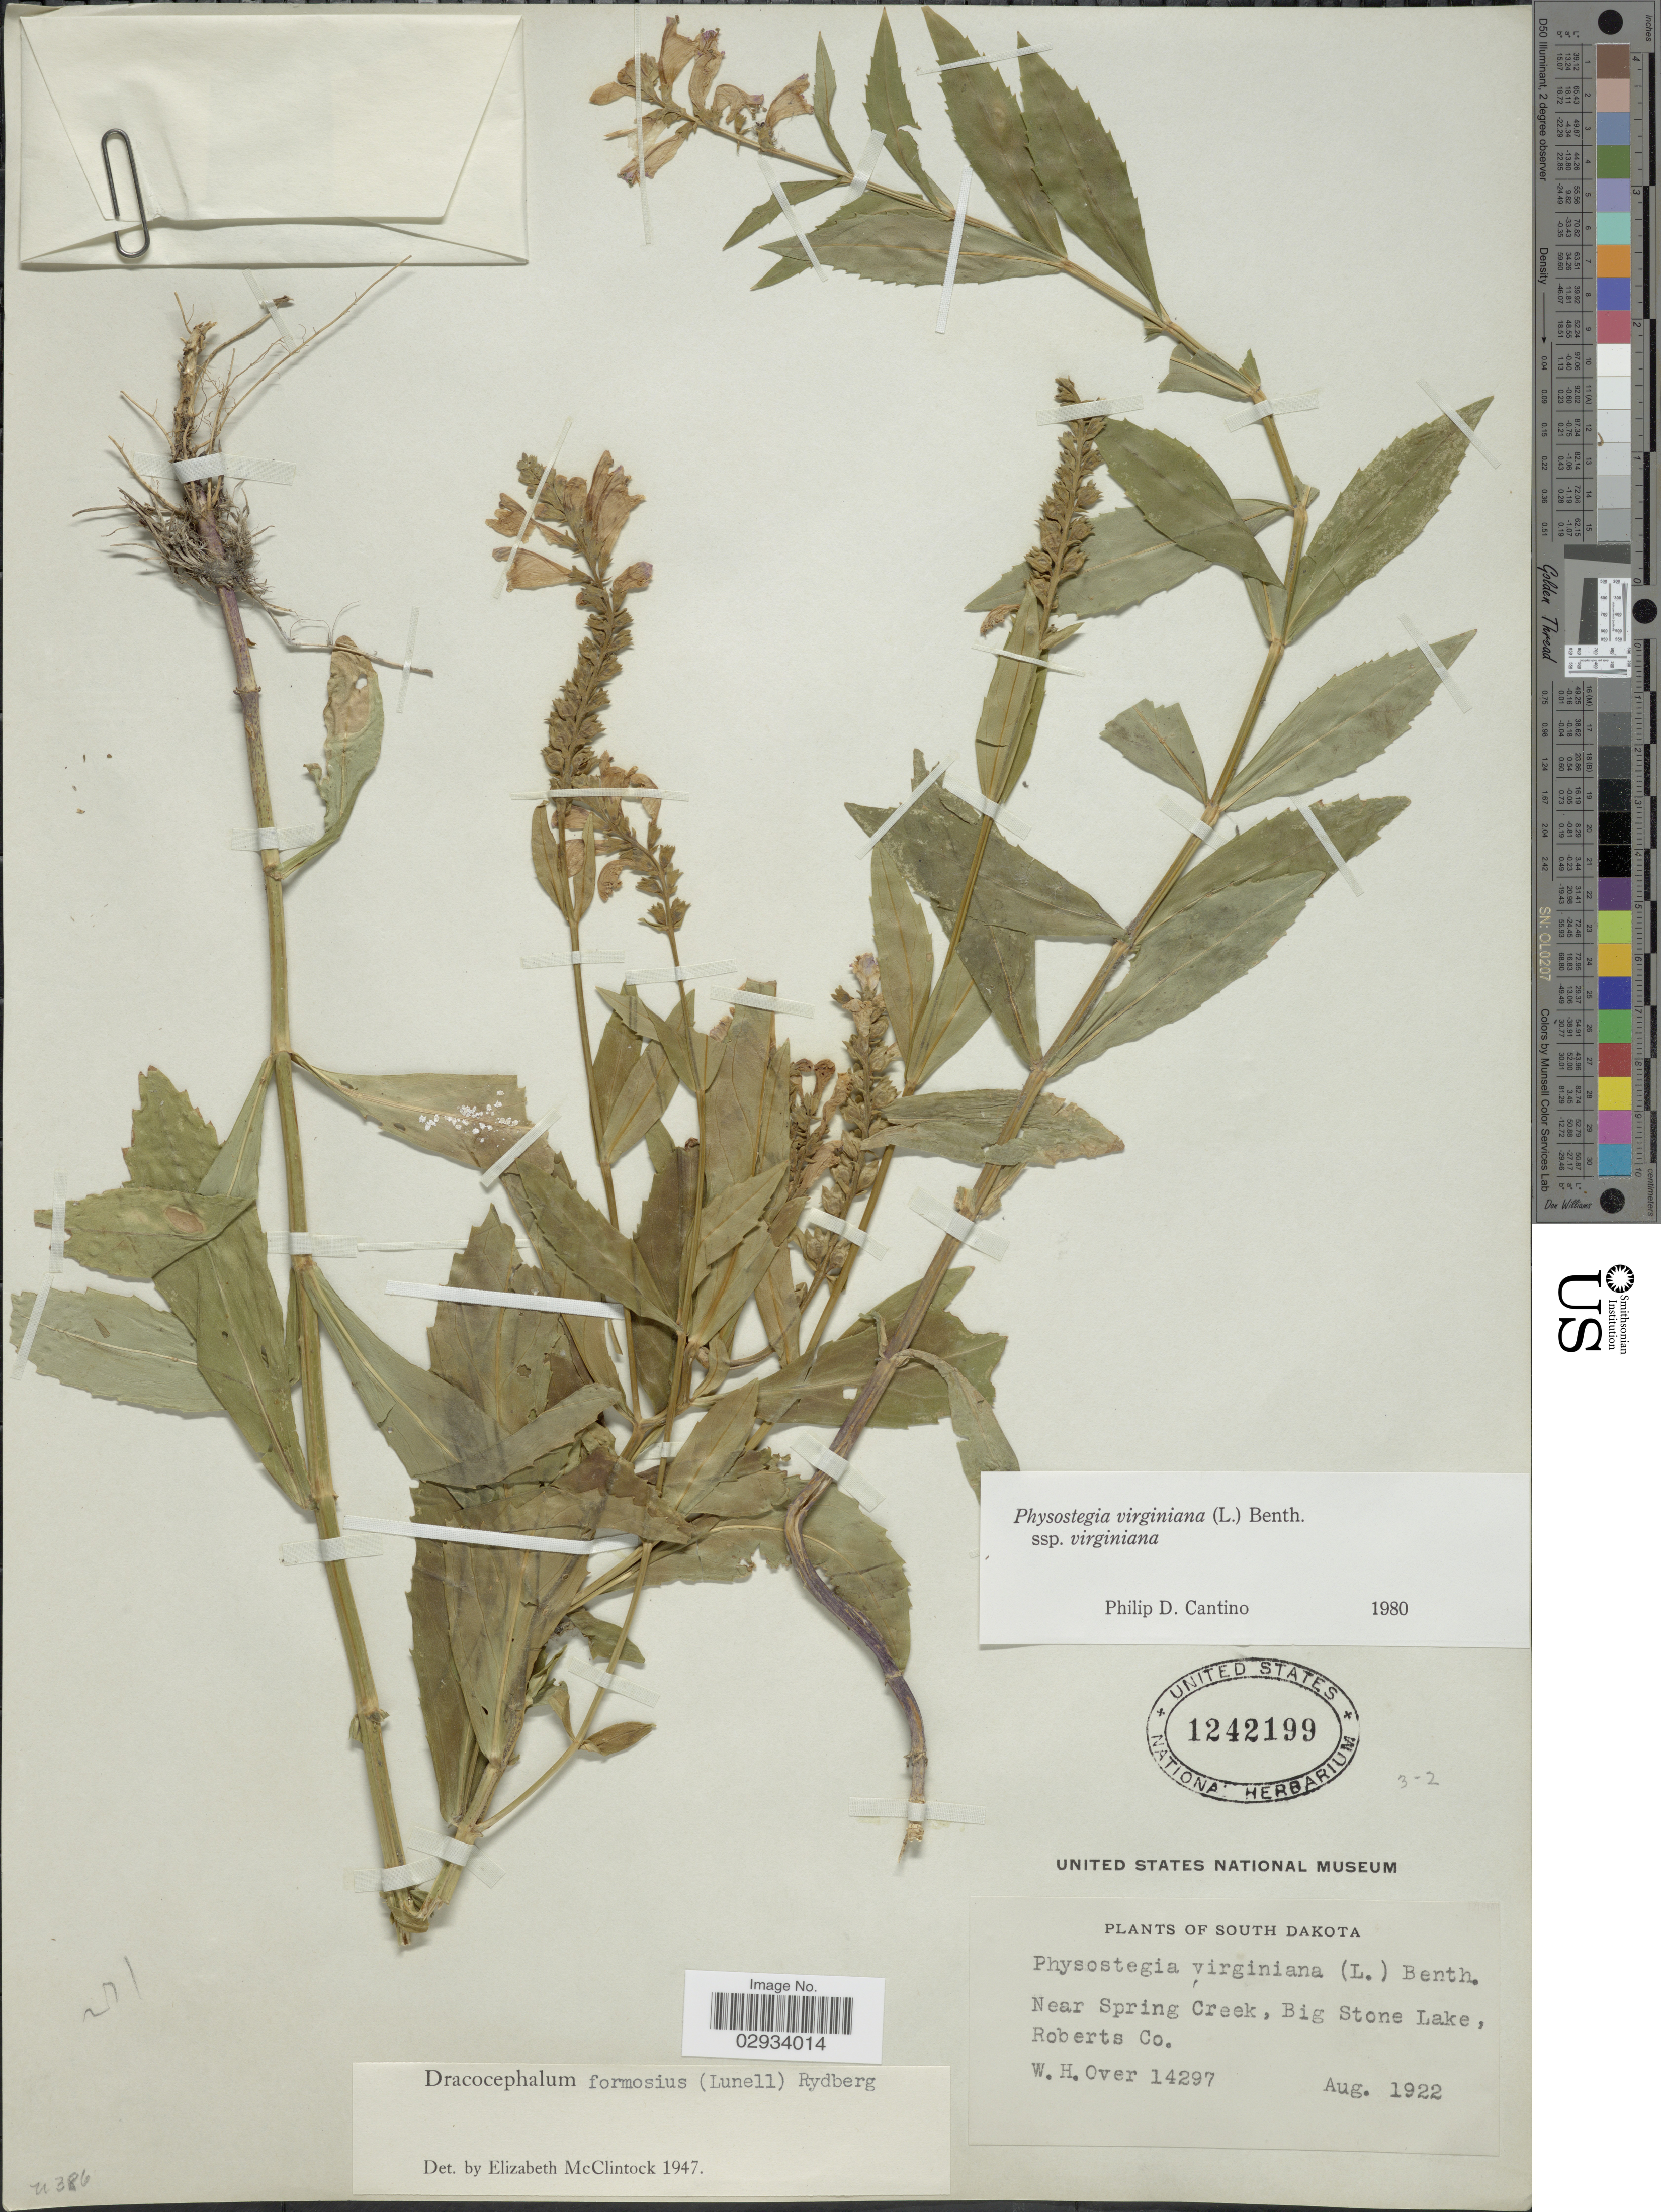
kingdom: Plantae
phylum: Tracheophyta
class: Magnoliopsida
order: Lamiales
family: Lamiaceae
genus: Physostegia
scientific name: Physostegia virginiana subsp. virginiana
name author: (L.) Benth.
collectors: W. Over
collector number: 14297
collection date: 1922-08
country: United States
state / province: South Dakota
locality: Near Spring Creek, Big Stone Lake, Roberts Co.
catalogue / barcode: US 1242199